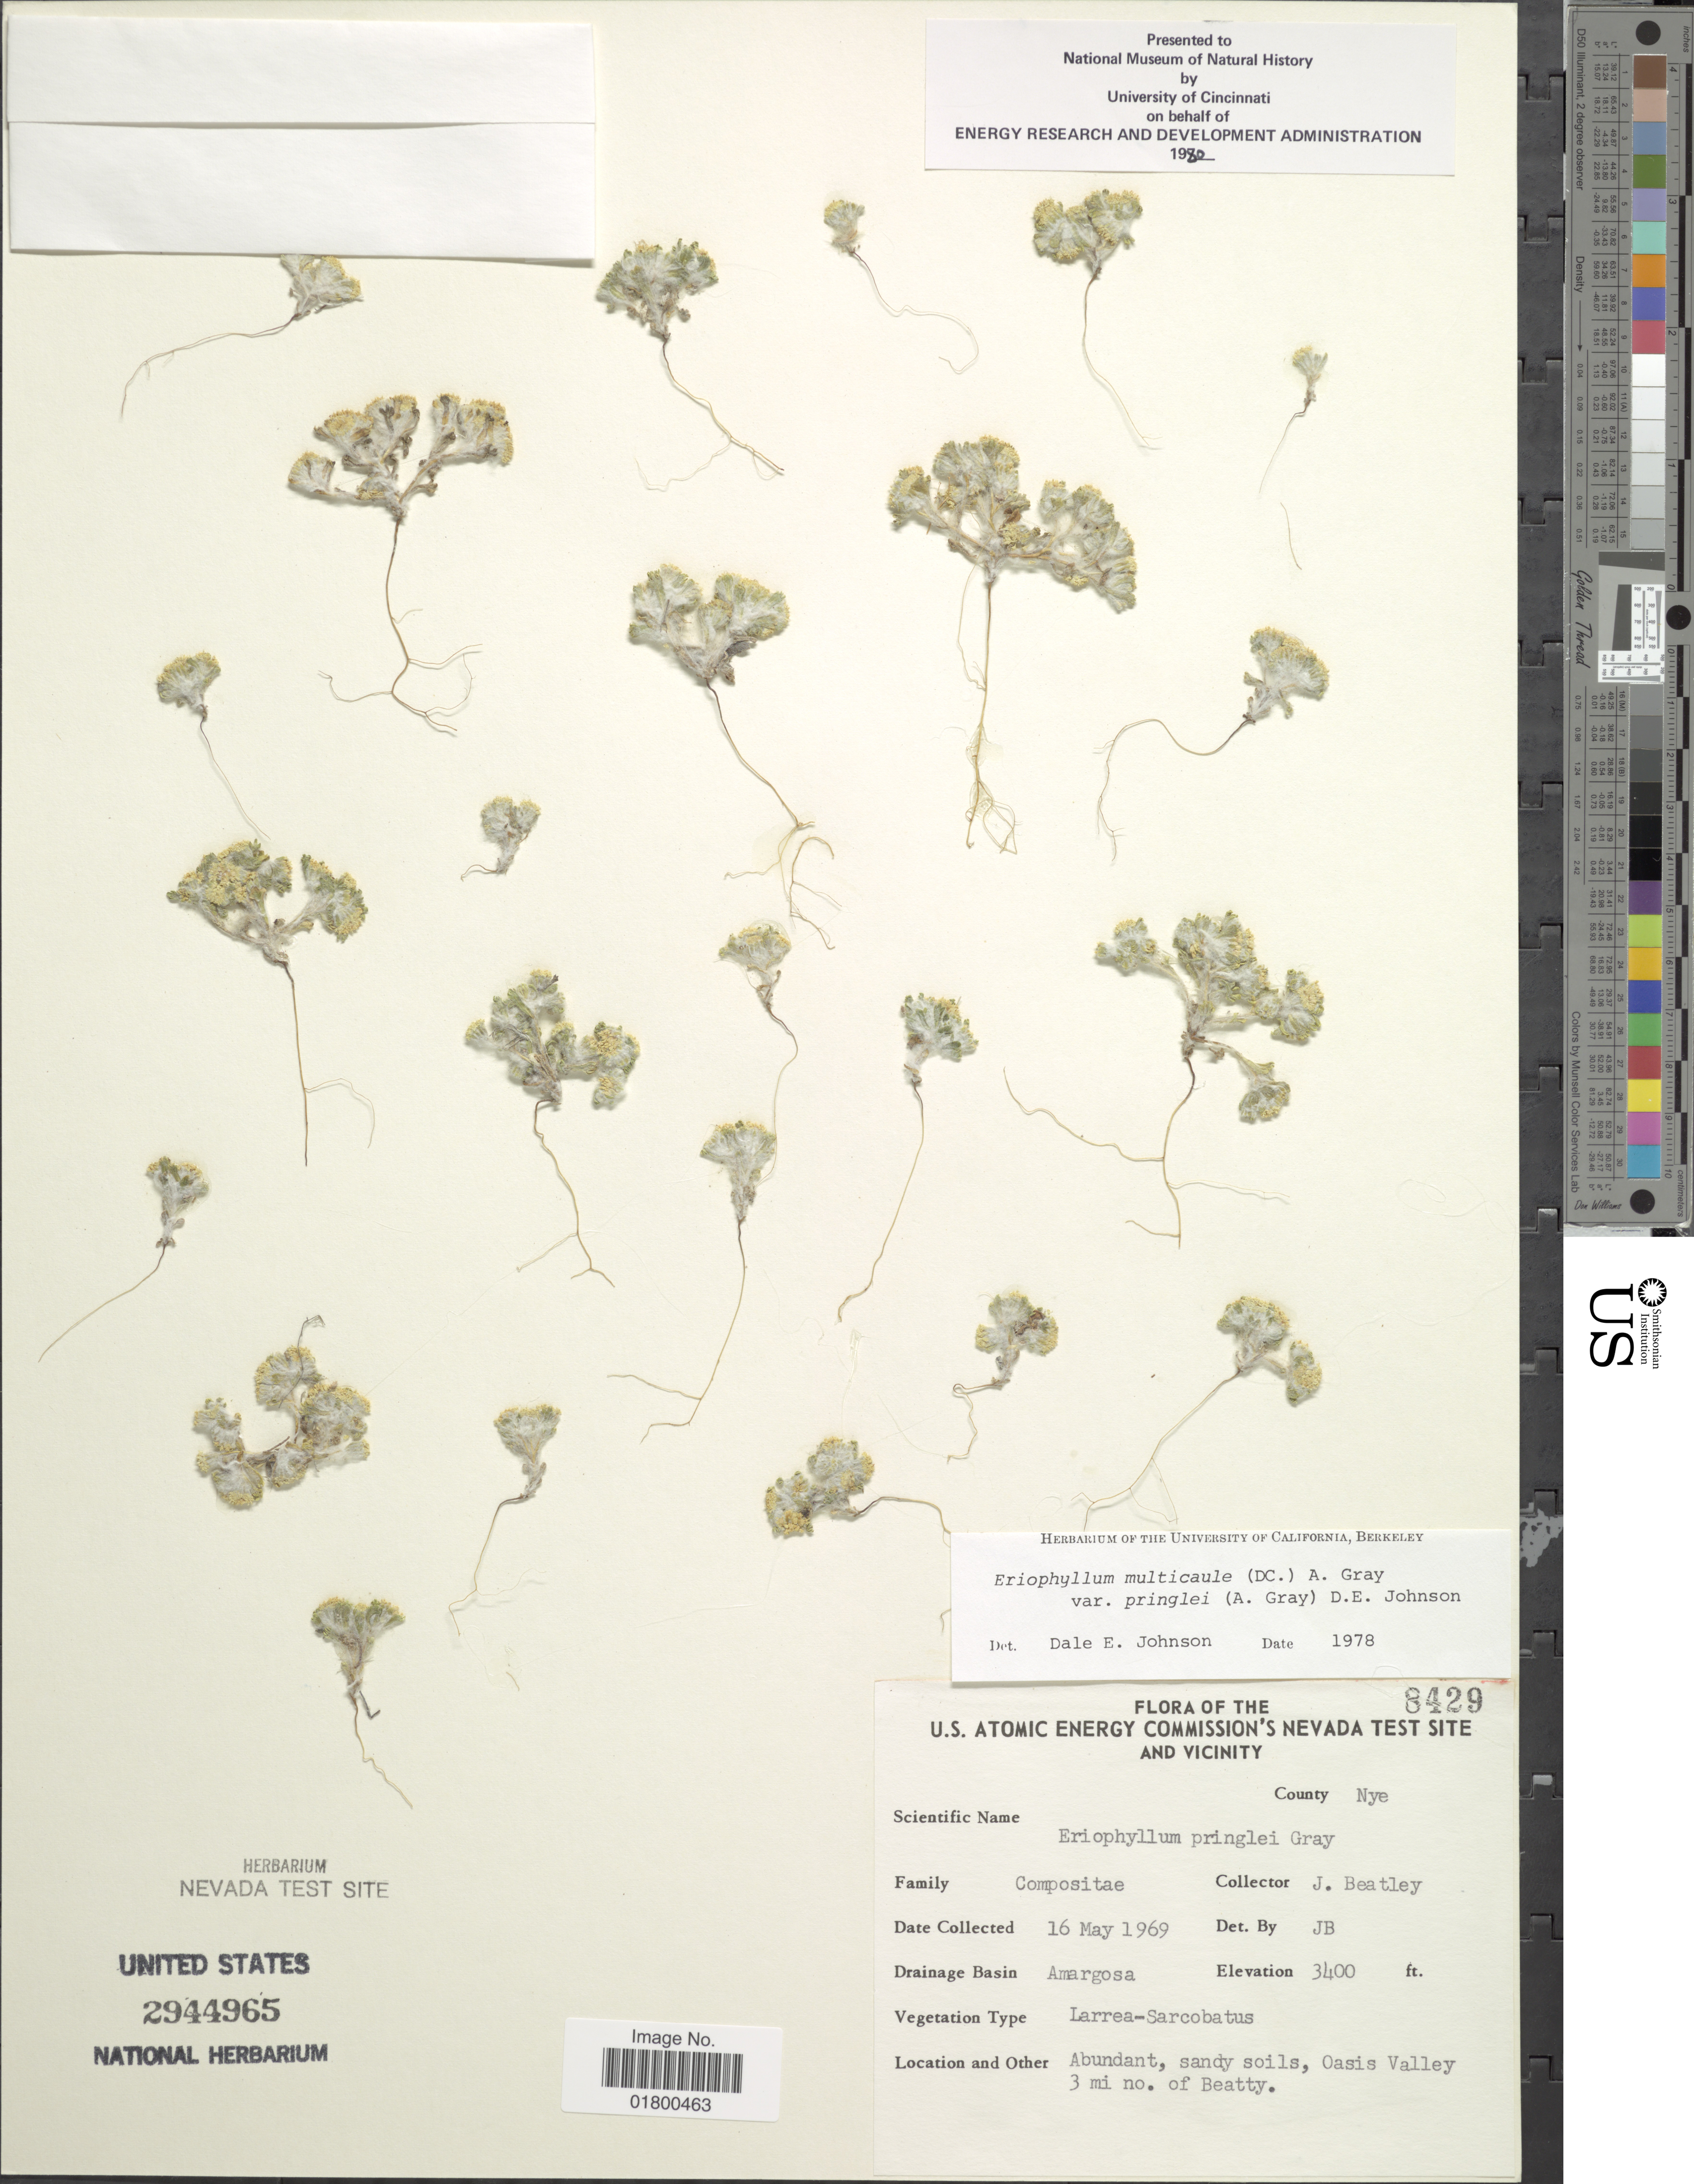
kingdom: Plantae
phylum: Tracheophyta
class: Magnoliopsida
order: Asterales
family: Asteraceae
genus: Eriophyllum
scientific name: Eriophyllum multicaule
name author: (DC.) A. Gray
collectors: J. C. Beatley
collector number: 8429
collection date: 1969-05-16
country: United States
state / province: Nevada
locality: U. S. Atomic Energy Commission's Nevada Test Site and Vicinity, County Nye, Drainage Basin Amargosa, Abundant, sandy soils, Oasis Valley 3 mi no. of Beatty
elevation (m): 1036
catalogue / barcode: US 2944965